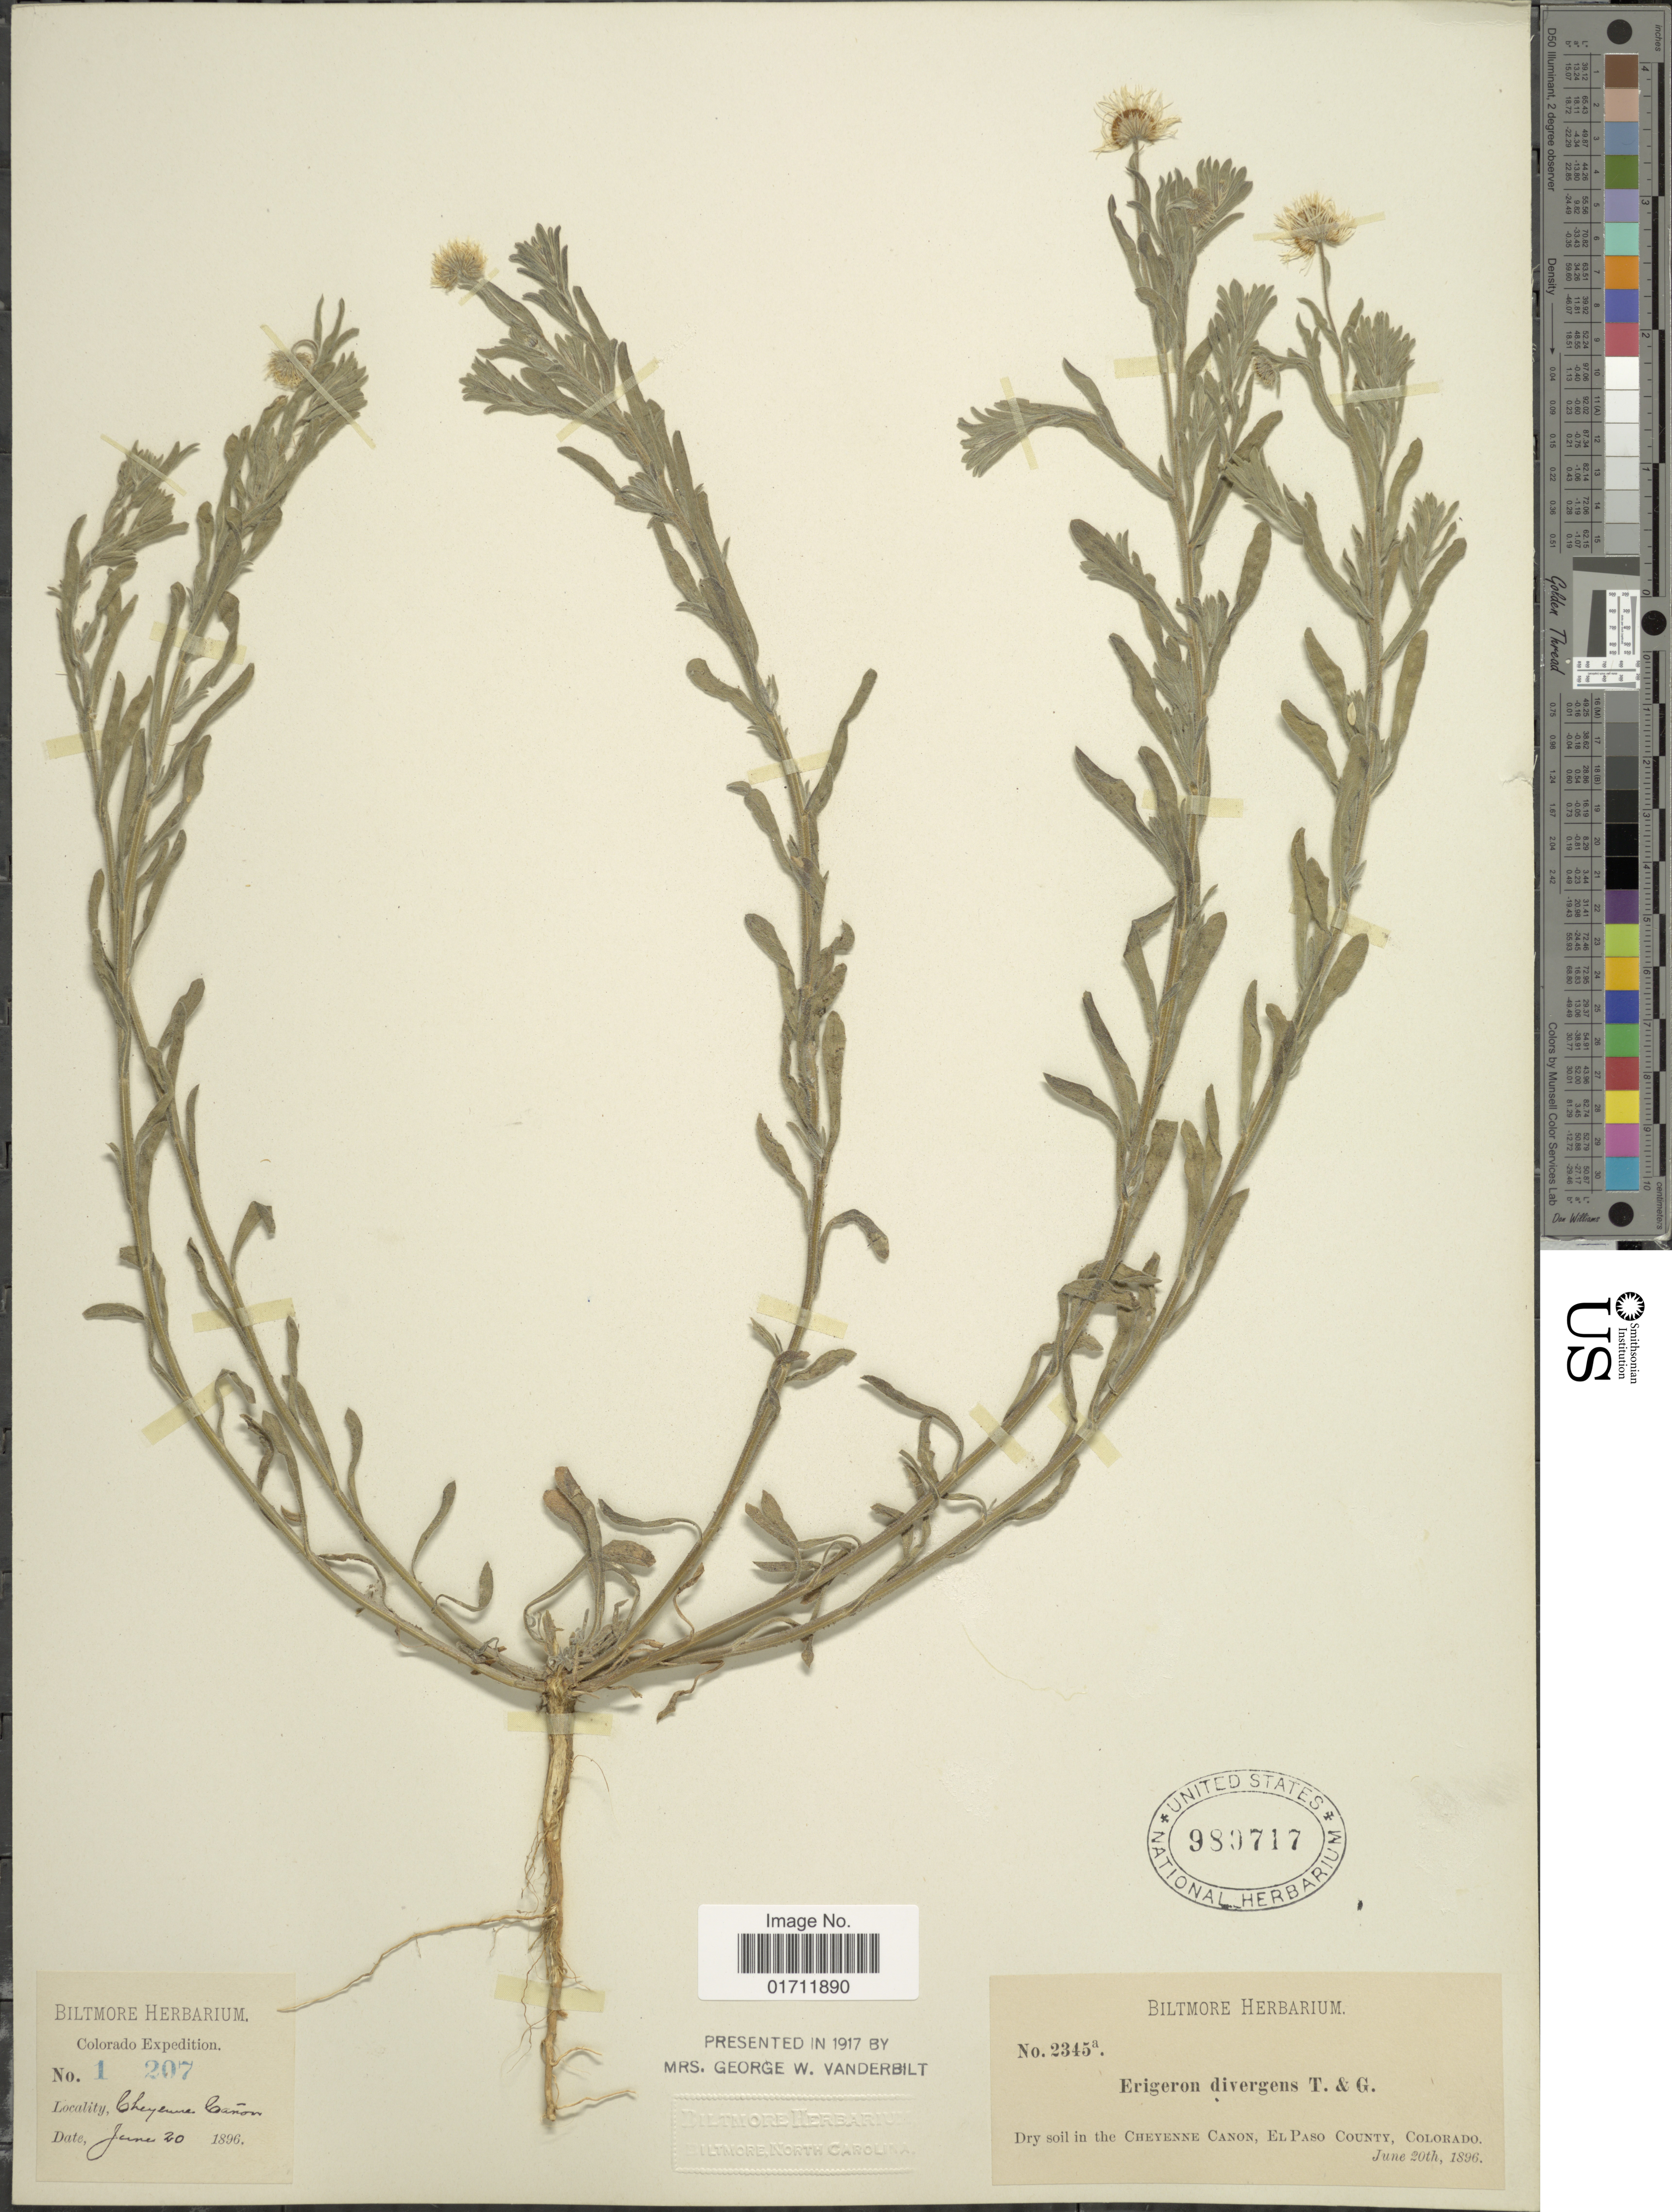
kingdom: Plantae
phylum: Tracheophyta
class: Magnoliopsida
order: Asterales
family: Asteraceae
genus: Erigeron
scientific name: Erigeron divergens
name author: Torr. & A. Gray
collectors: ex herb. Biltmore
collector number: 2345a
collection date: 1896-06-20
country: United States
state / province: Colorado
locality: Dry soil in the Cheyenne Canon, El Paso County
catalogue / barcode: US 989717